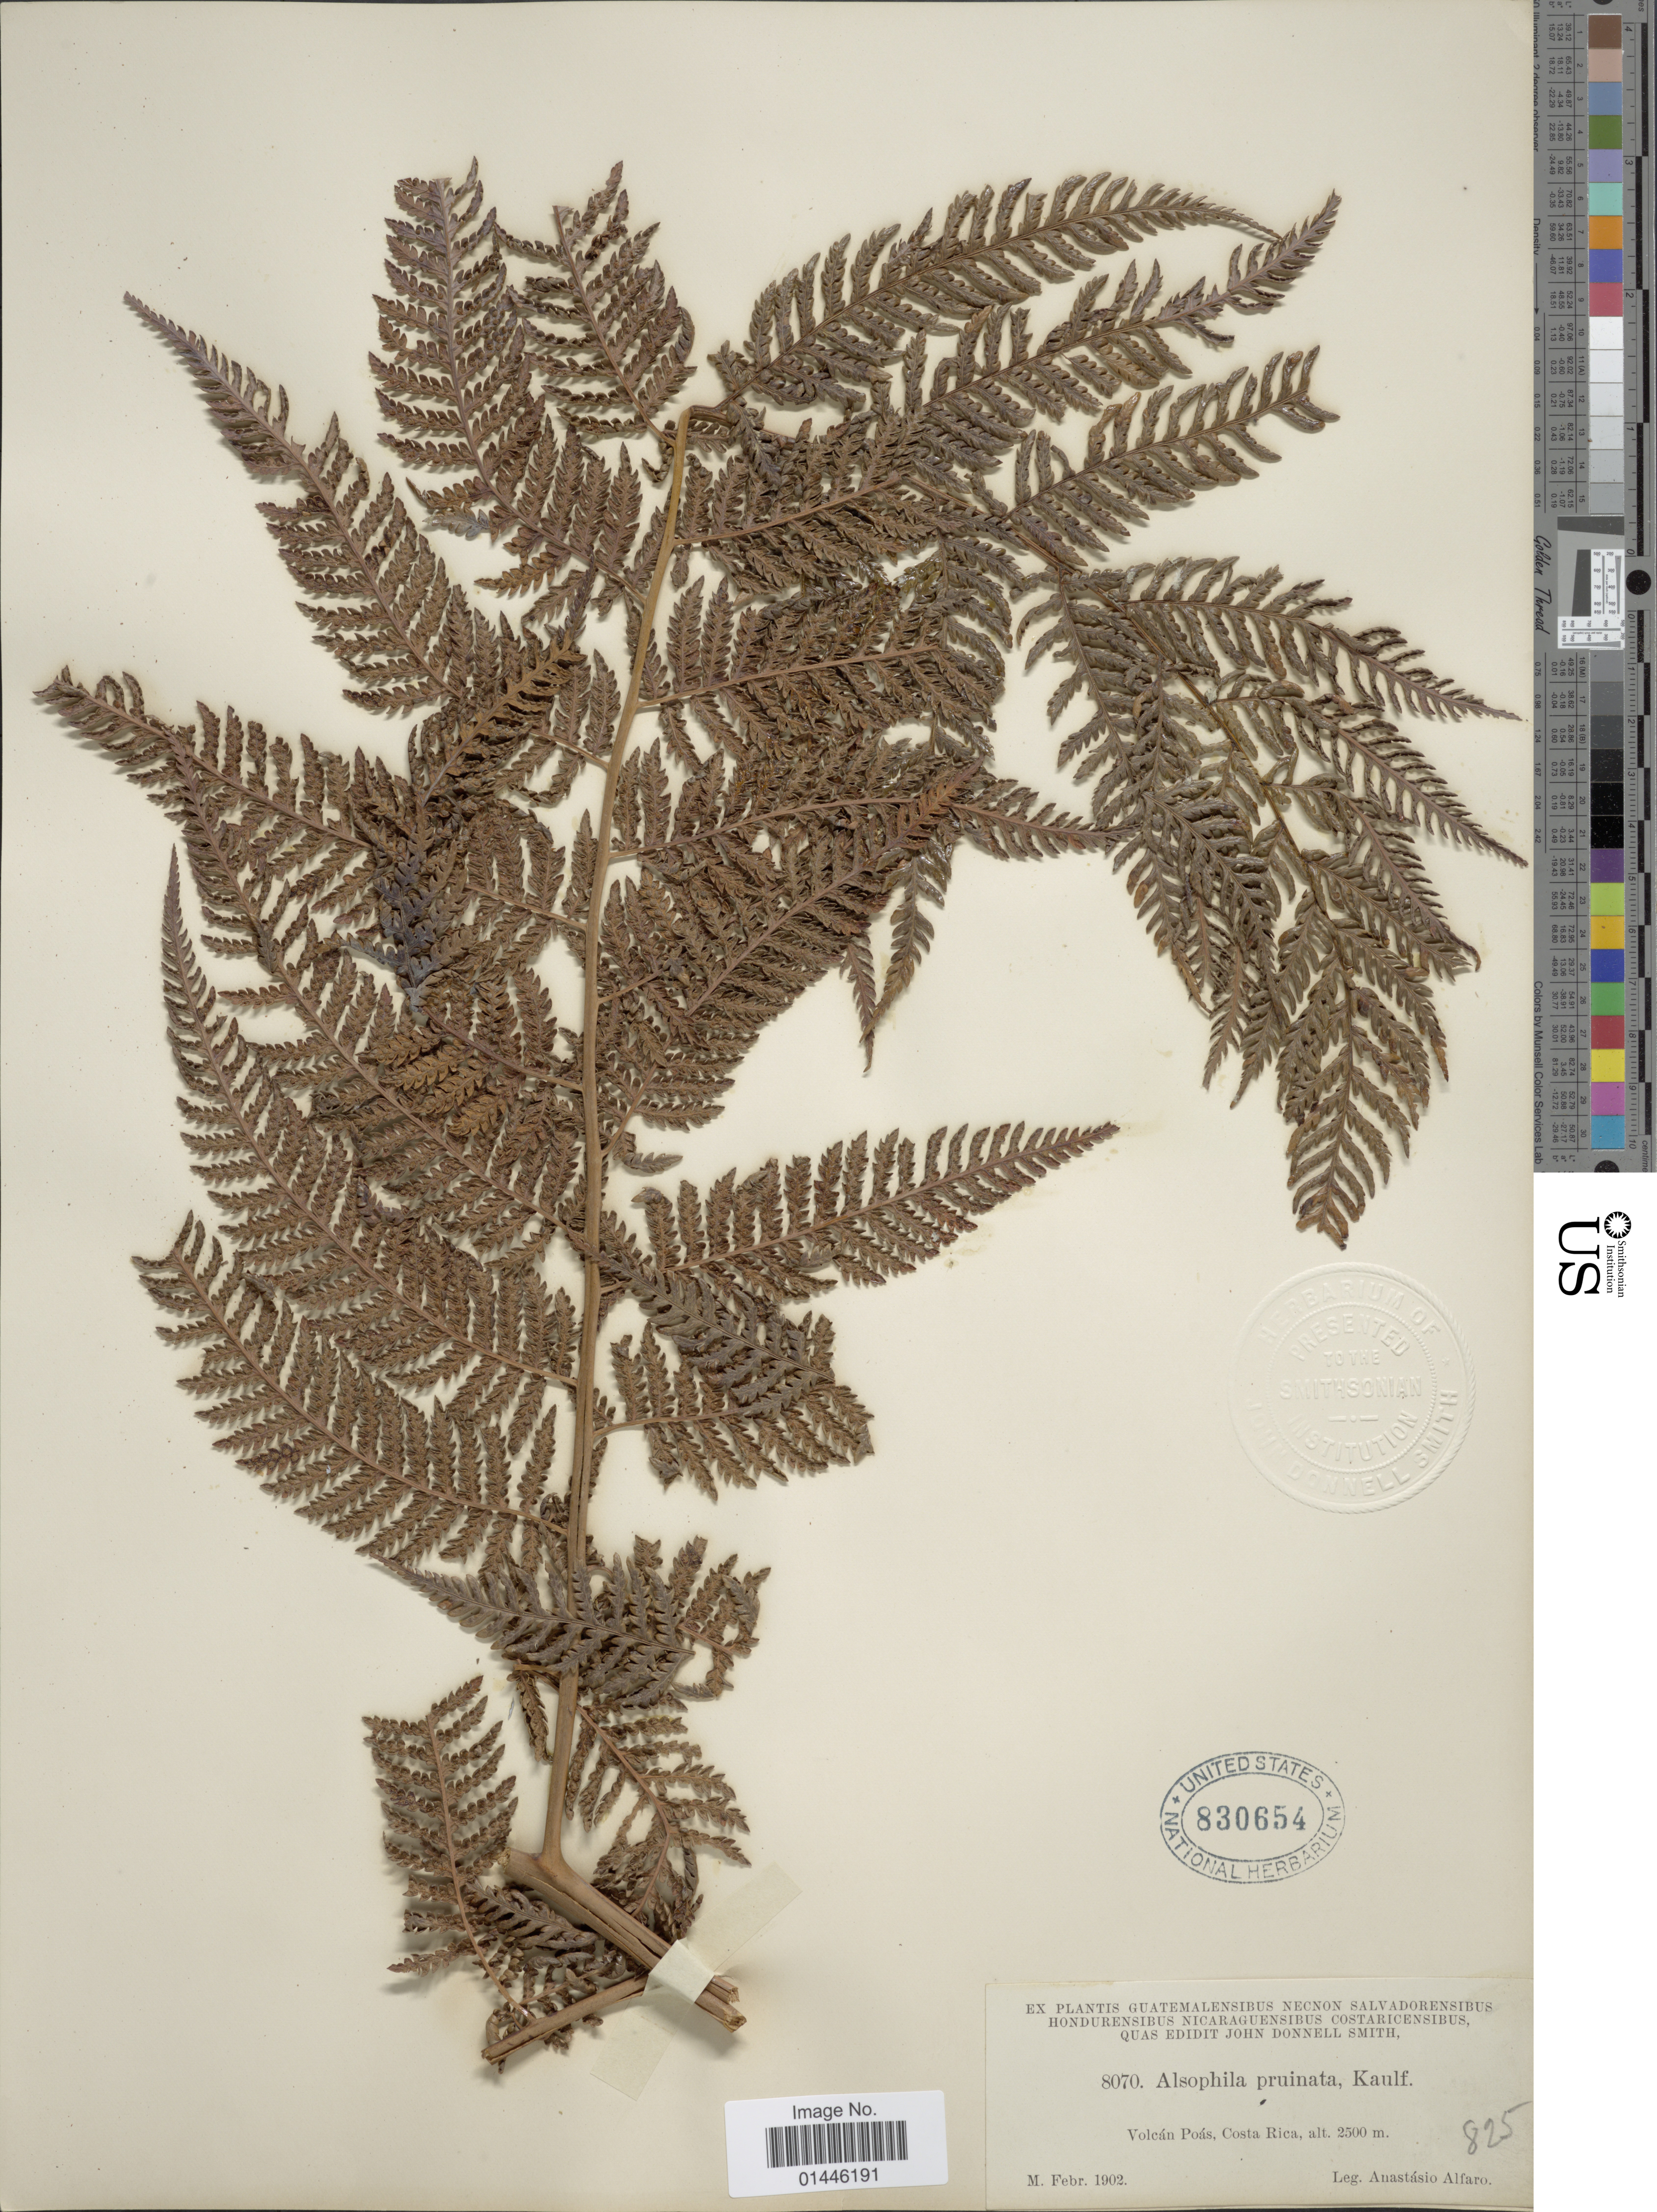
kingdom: Plantae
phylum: Tracheophyta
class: Polypodiopsida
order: Cyatheales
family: Dicksoniaceae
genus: Lophosoria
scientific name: Lophosoria quadripinnata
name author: (J.F. Gmel.) C. Chr.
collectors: A. Alfaro Gonzalez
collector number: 8070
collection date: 1902-02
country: Costa Rica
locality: Volcán Poás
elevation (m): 2500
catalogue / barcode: US 830654